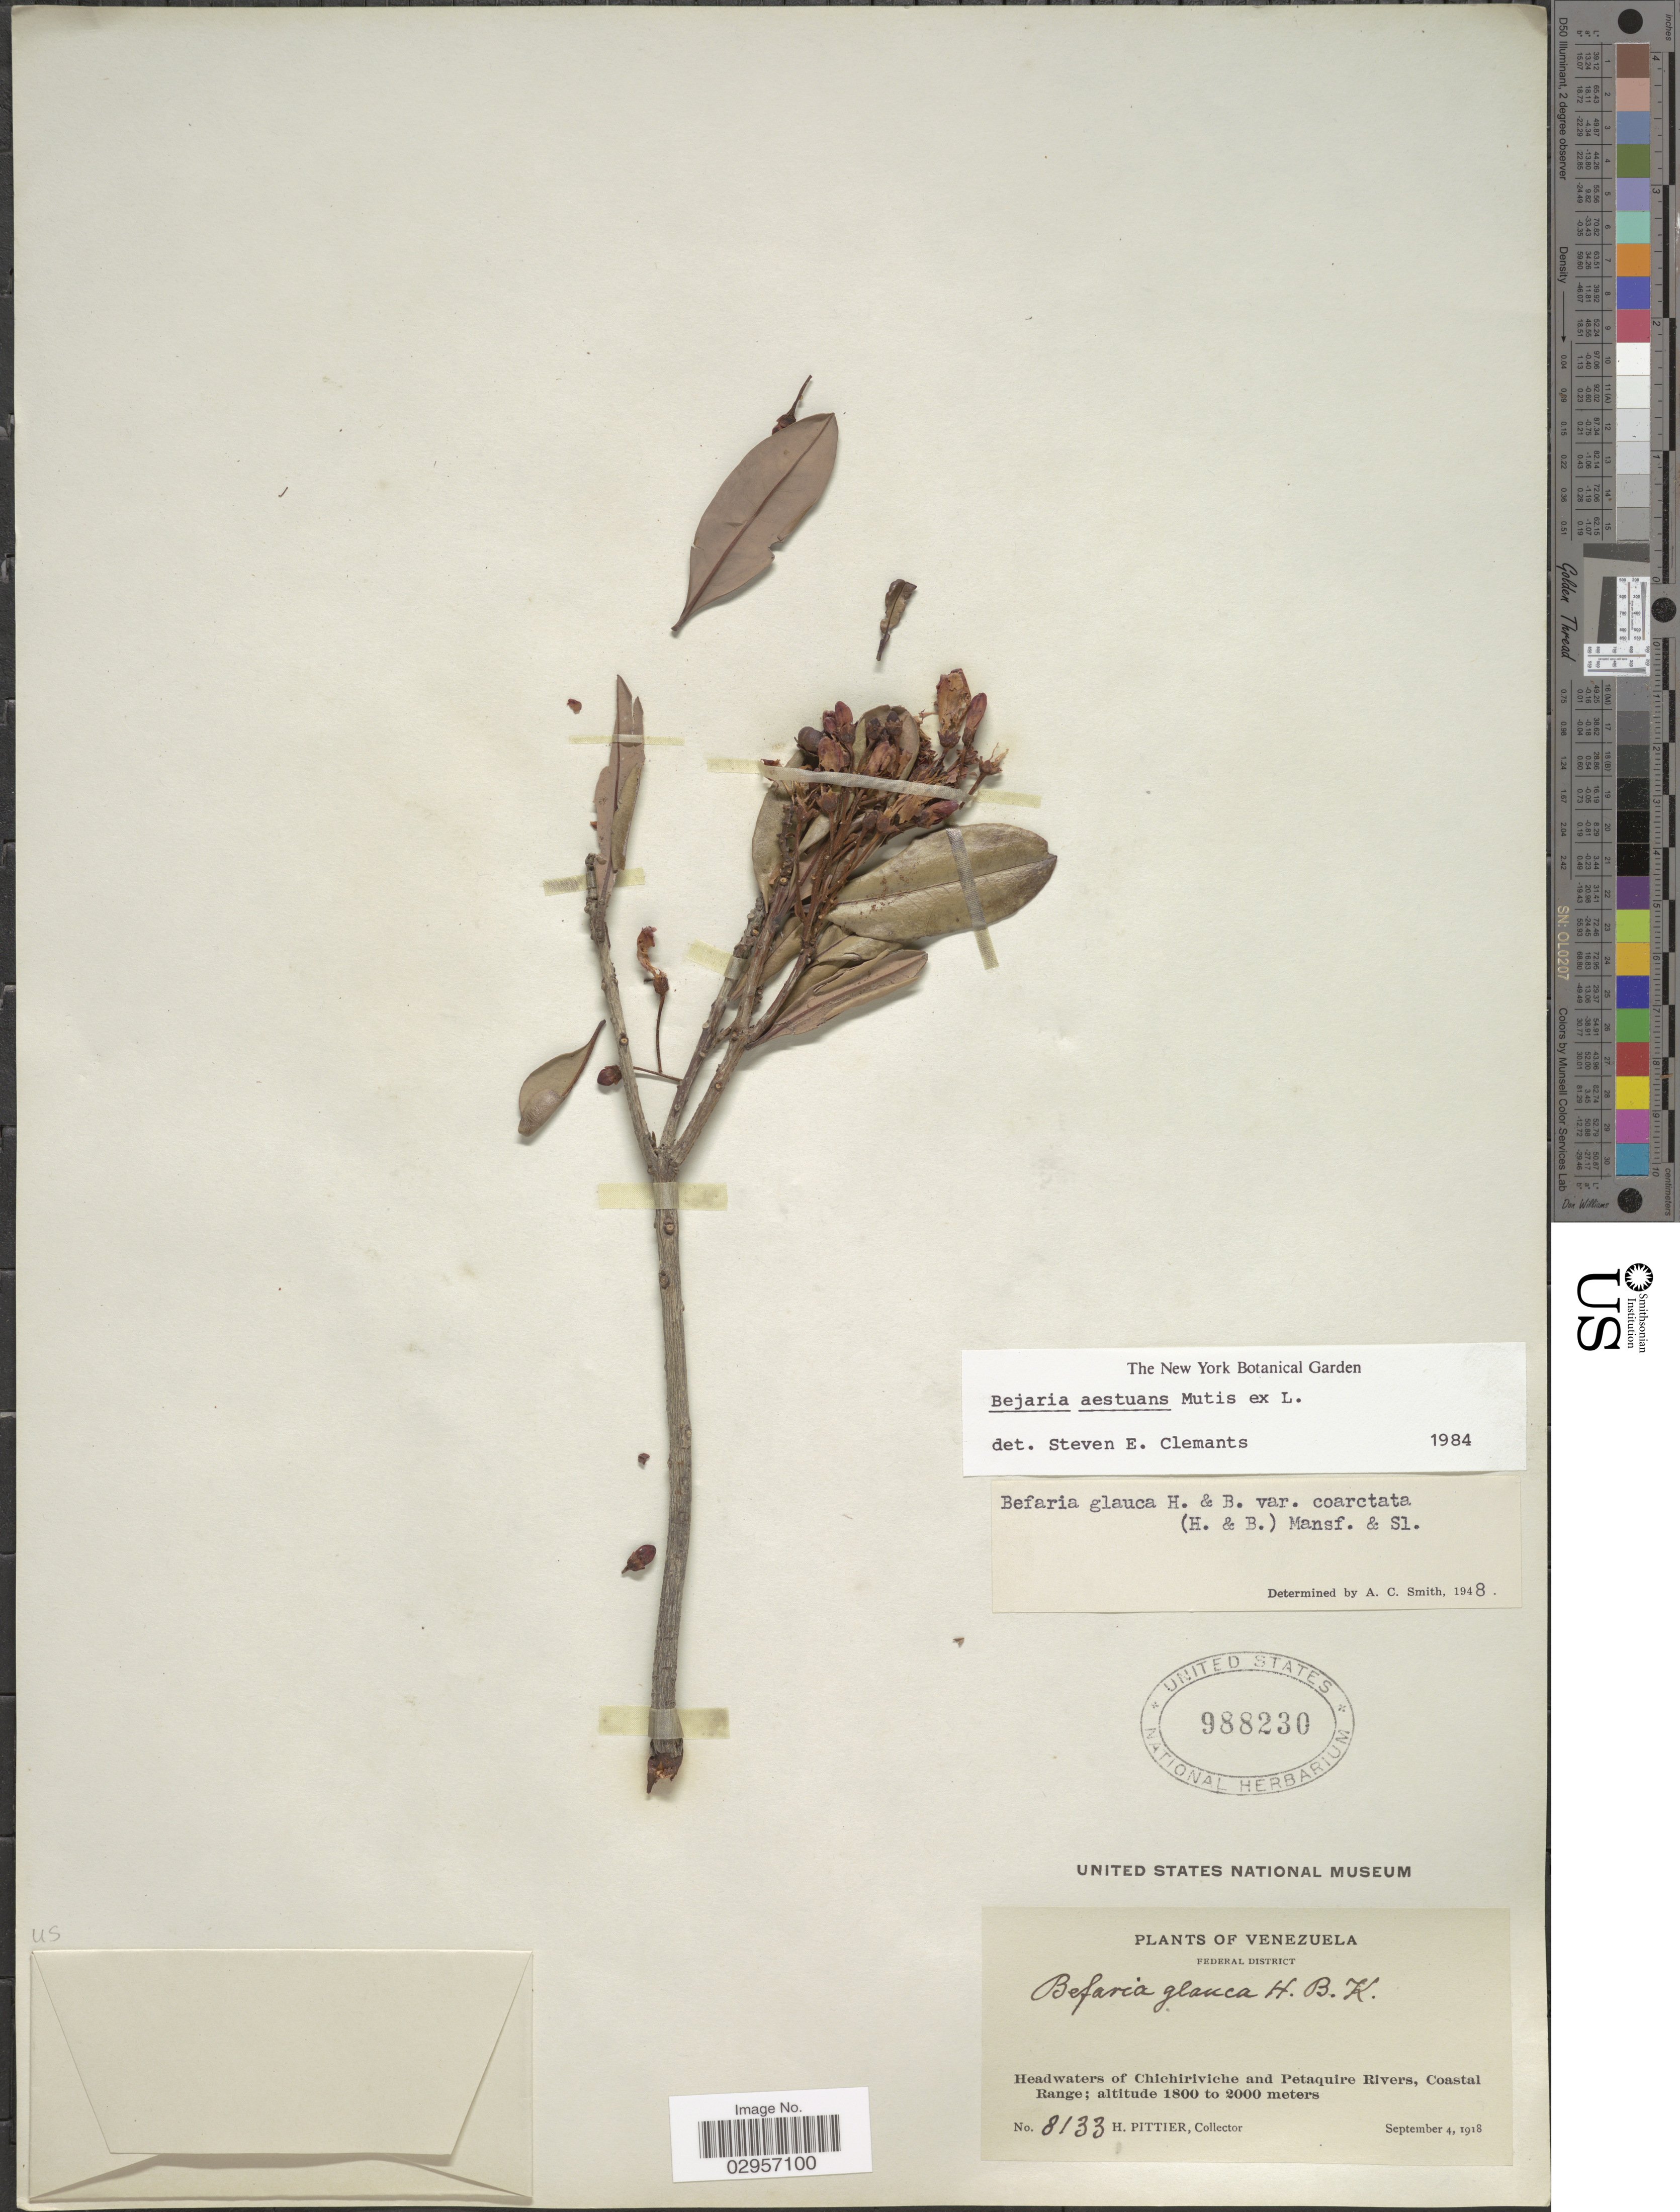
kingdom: Plantae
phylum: Tracheophyta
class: Magnoliopsida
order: Ericales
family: Ericaceae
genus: Befaria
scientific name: Befaria aestuans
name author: Mutis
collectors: H. F. Pittier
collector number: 8133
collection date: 1918-09-04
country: Venezuela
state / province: Distrito Federal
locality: Federal District. Headwaters of Chichiriviche and Petaquire Rivers, Coastal Range.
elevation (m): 1800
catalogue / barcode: US 988230